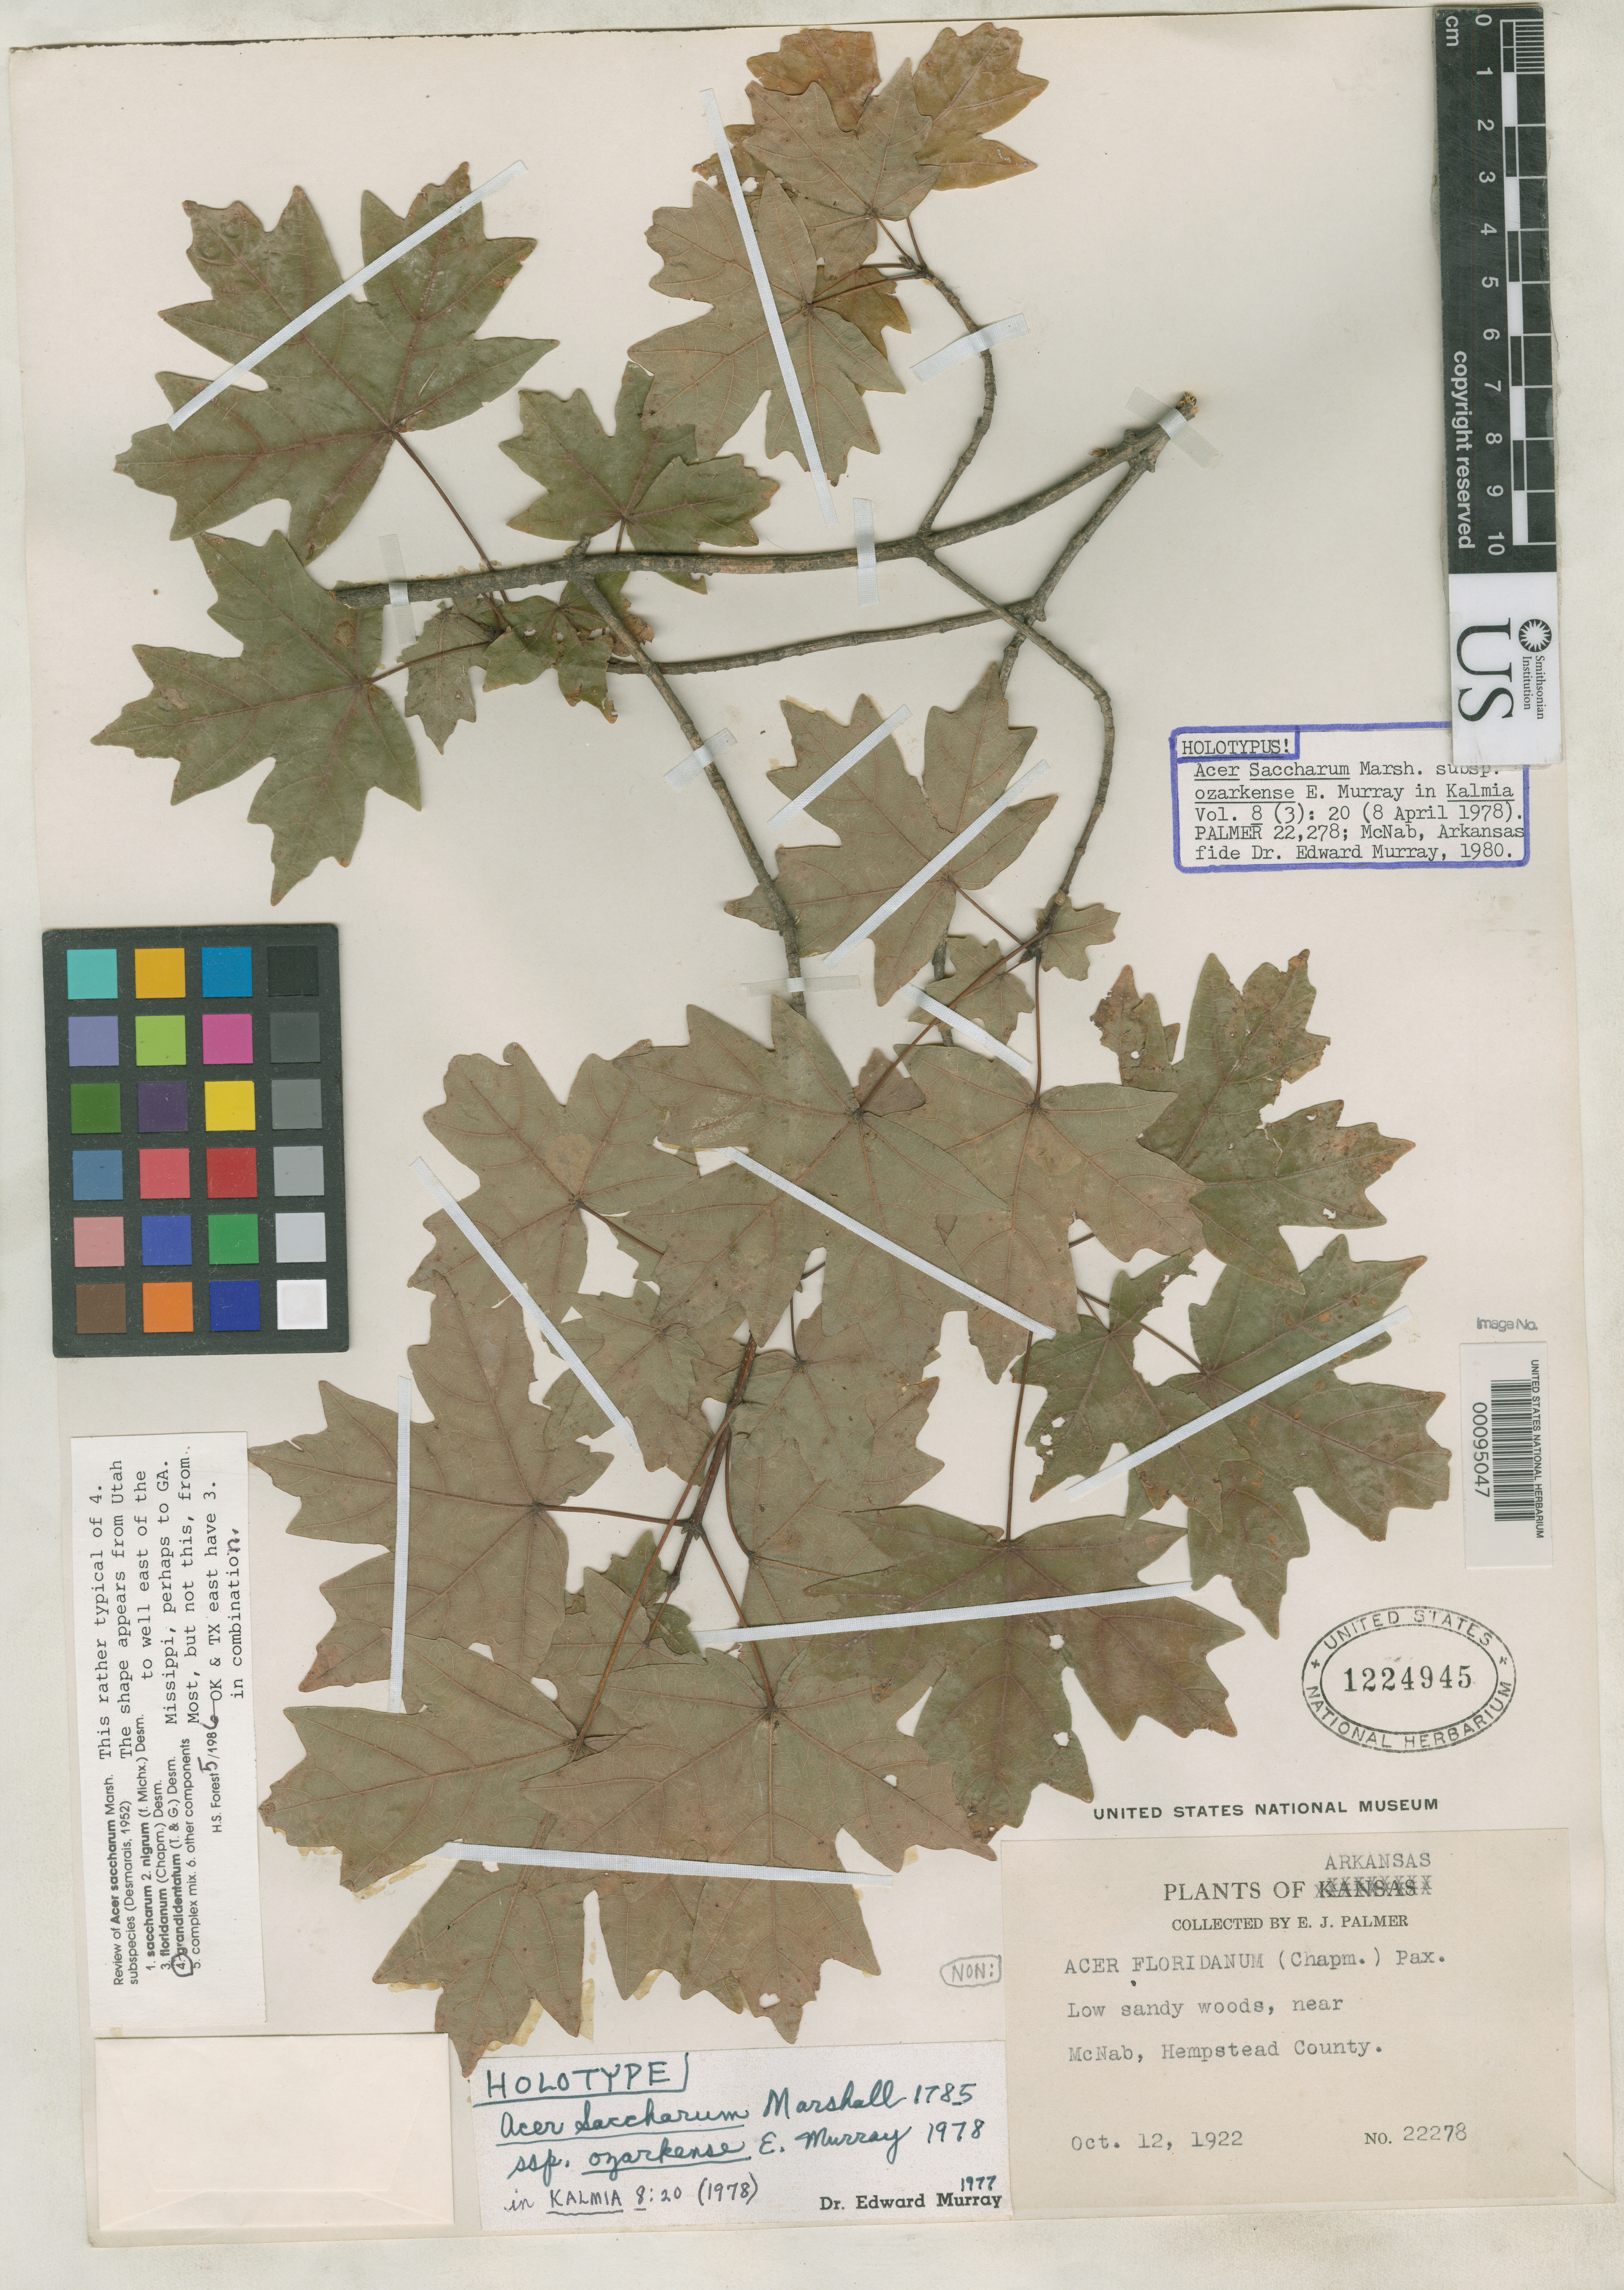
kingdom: Plantae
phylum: Tracheophyta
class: Magnoliopsida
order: Sapindales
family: Sapindaceae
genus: Acer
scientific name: Acer saccharum subsp. ozarkense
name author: A.E. Murray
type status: Holotype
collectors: E. J. Palmer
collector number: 22278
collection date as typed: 12 Oct 1922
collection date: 1922-10-12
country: United States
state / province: Arkansas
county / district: Hempstead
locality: Mc Nab.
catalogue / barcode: US 1224945